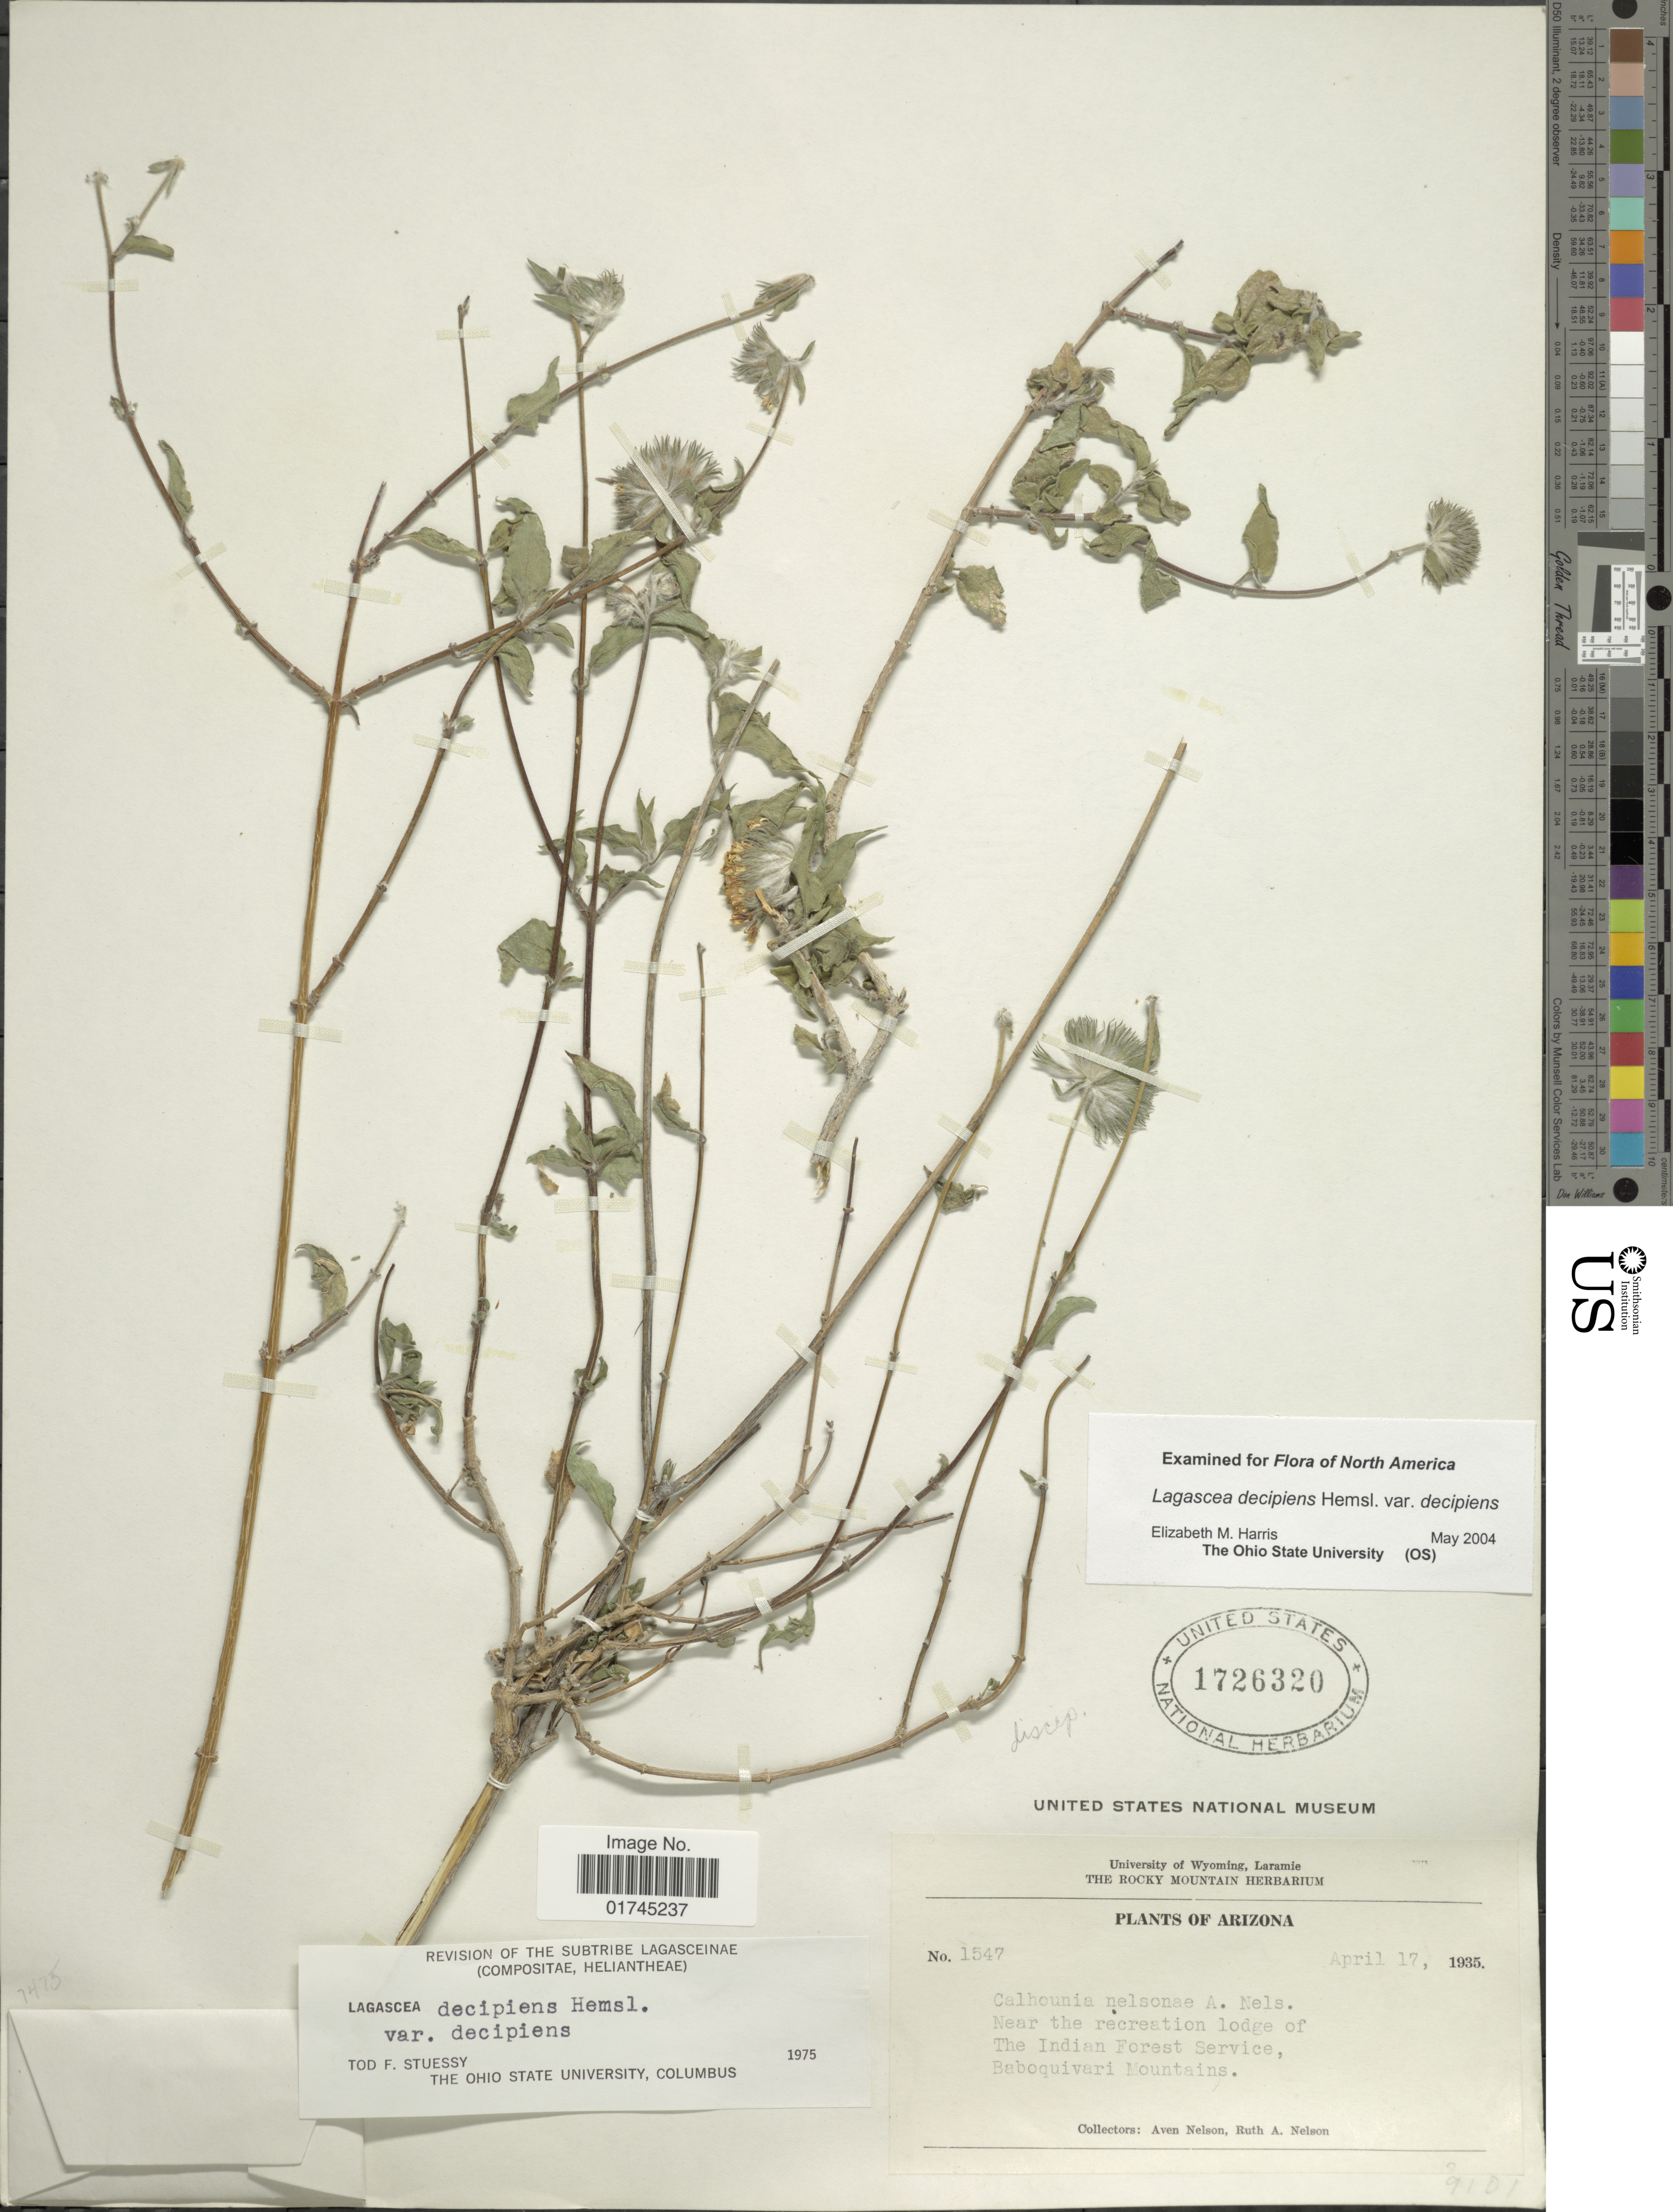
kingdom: Plantae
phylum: Tracheophyta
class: Magnoliopsida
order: Asterales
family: Asteraceae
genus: Lagascea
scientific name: Lagascea decipiens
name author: Hemsl.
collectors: A. Nelson & R. A. Nelson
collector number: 1547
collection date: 1935-04-17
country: United States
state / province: Arizona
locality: Near the recreation lodge of the Indian Forest Service, Baboquivari Mountains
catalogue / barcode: US 1726320